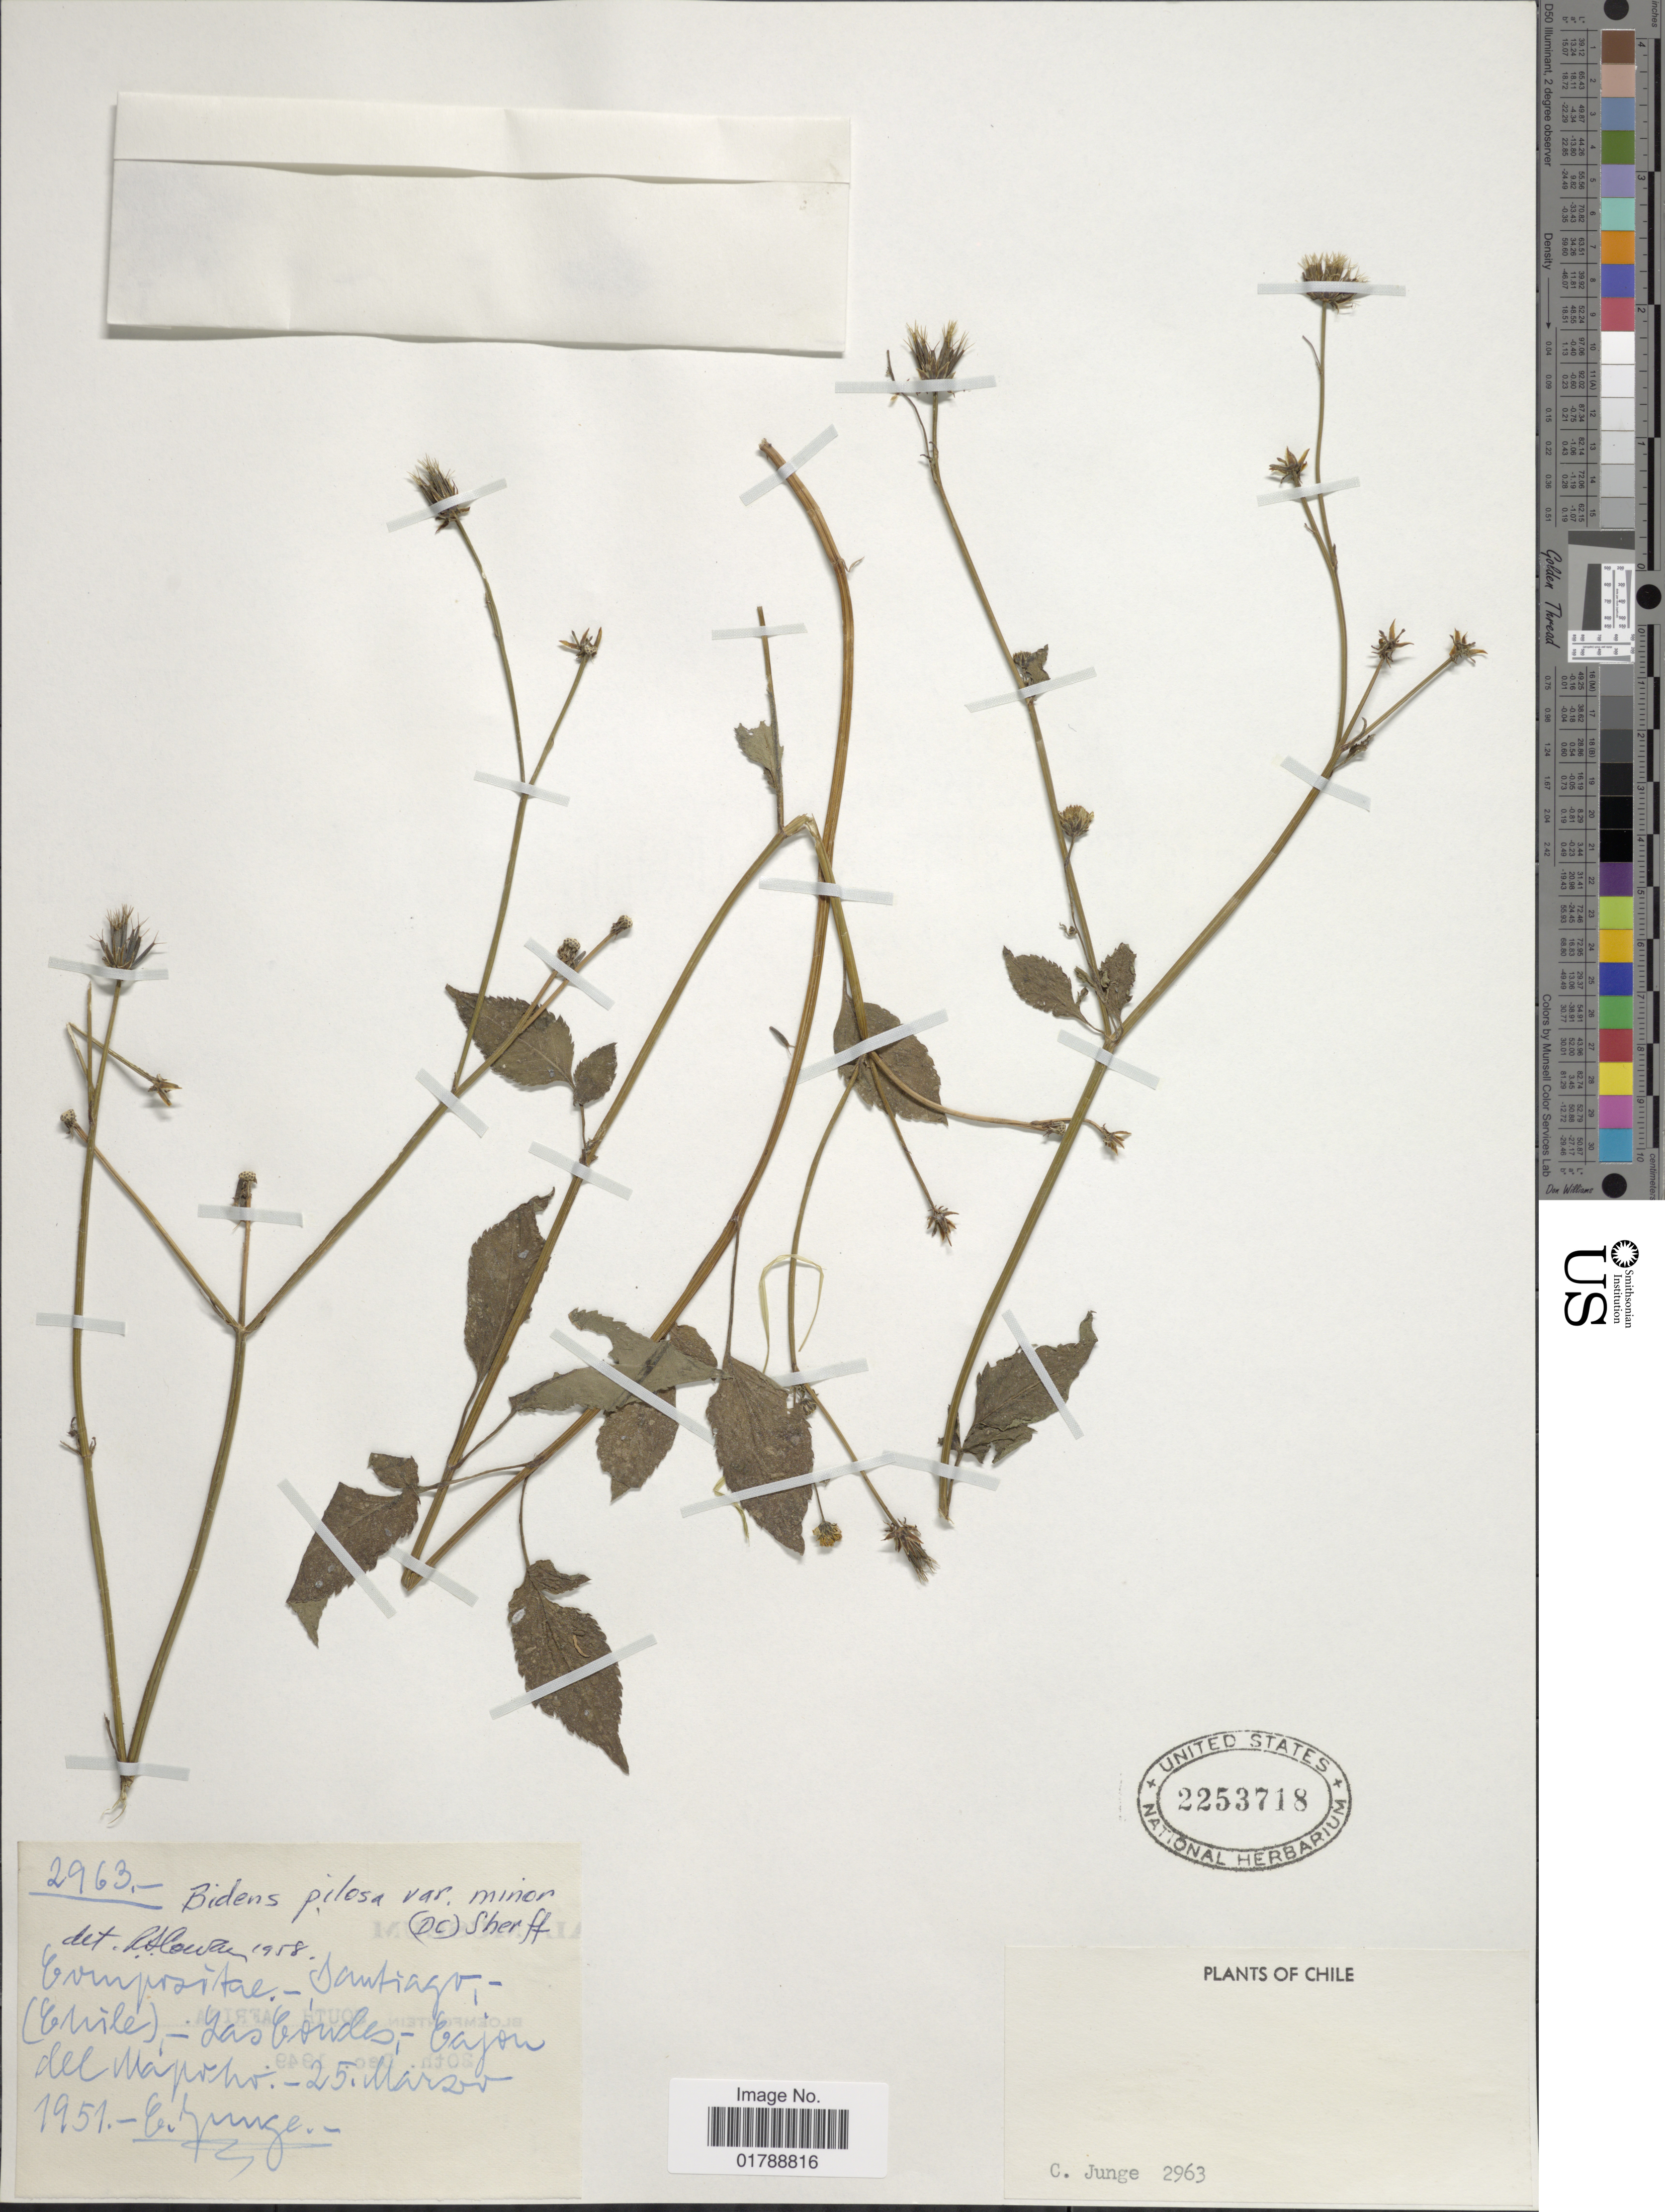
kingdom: Plantae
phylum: Tracheophyta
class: Magnoliopsida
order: Asterales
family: Asteraceae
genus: Bidens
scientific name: Bidens pilosa var. minor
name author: (Blume) Sherff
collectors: C. Junge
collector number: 2963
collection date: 1951-03-25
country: Chile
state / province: Región Metropolitana (RM)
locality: Santiago - Las Condes, - Cajon del Mapocho.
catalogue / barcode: US 2253718